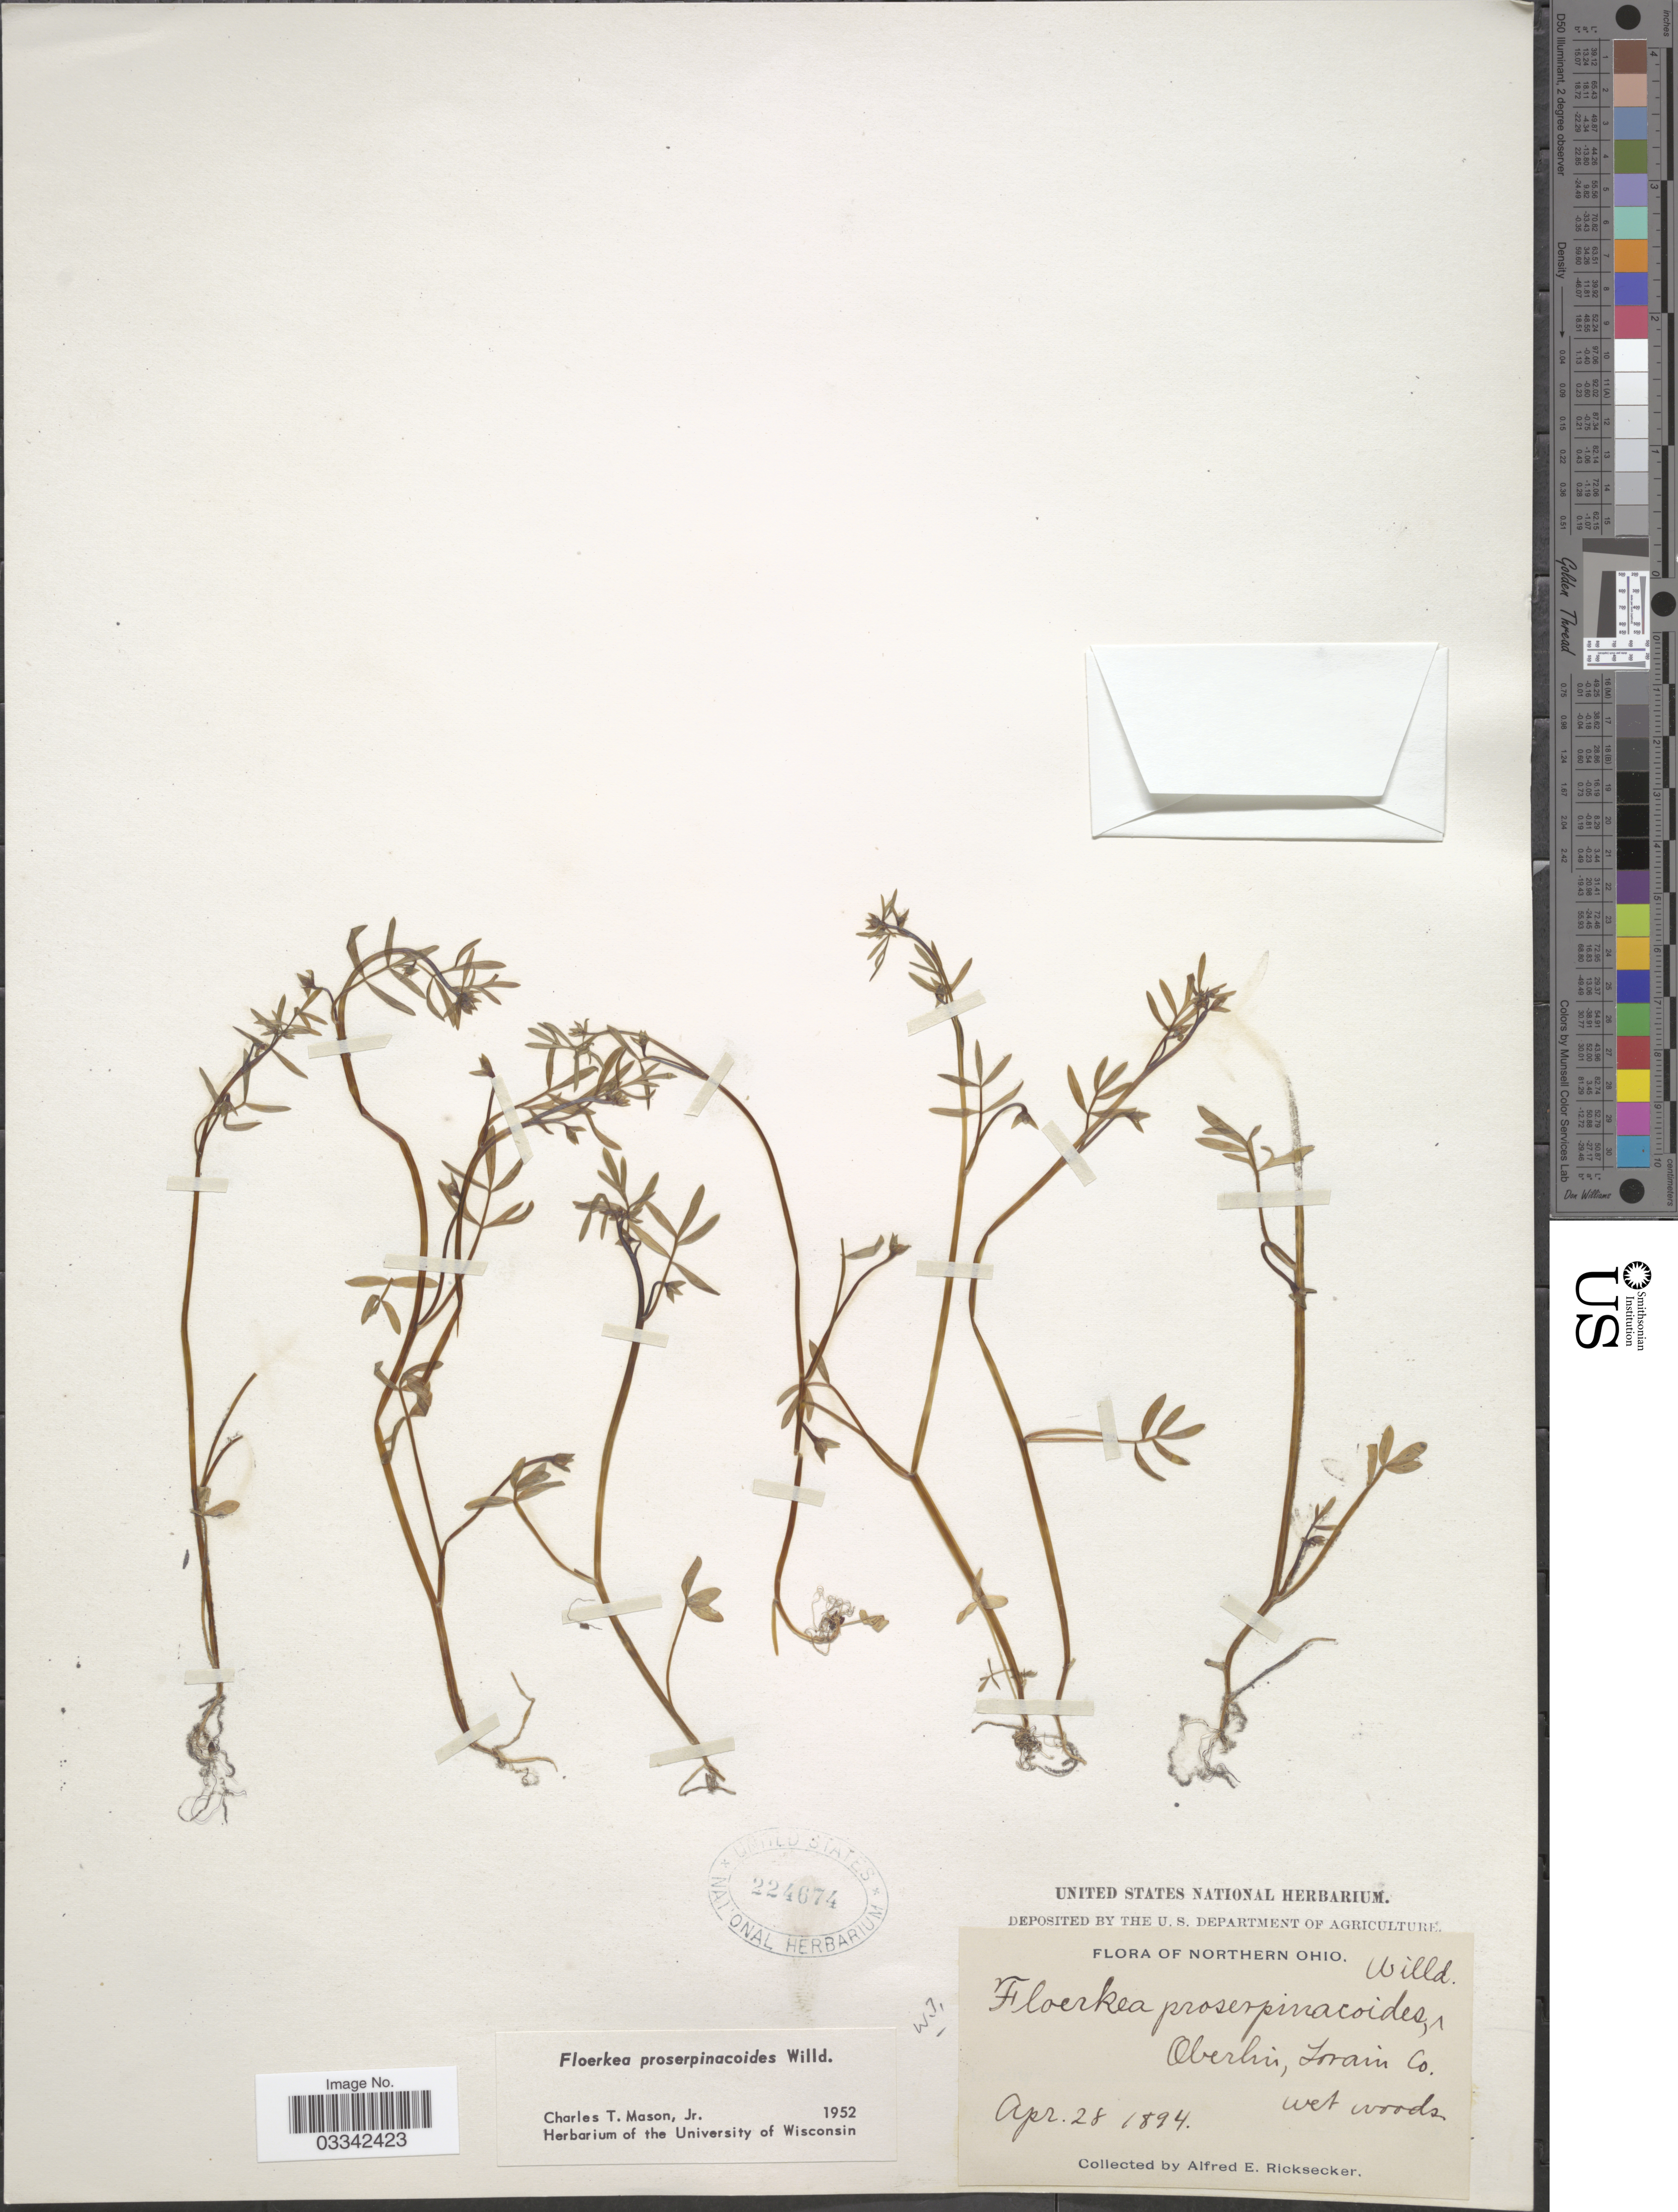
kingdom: Plantae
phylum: Tracheophyta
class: Magnoliopsida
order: Brassicales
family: Limnanthaceae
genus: Floerkea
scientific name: Floerkea proserpinacoides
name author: Willd.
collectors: A. E. Ricksecker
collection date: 1894-04-28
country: United States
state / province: Ohio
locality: Northern Ohio. Oberlin, Lorain Co.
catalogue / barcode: US 224674